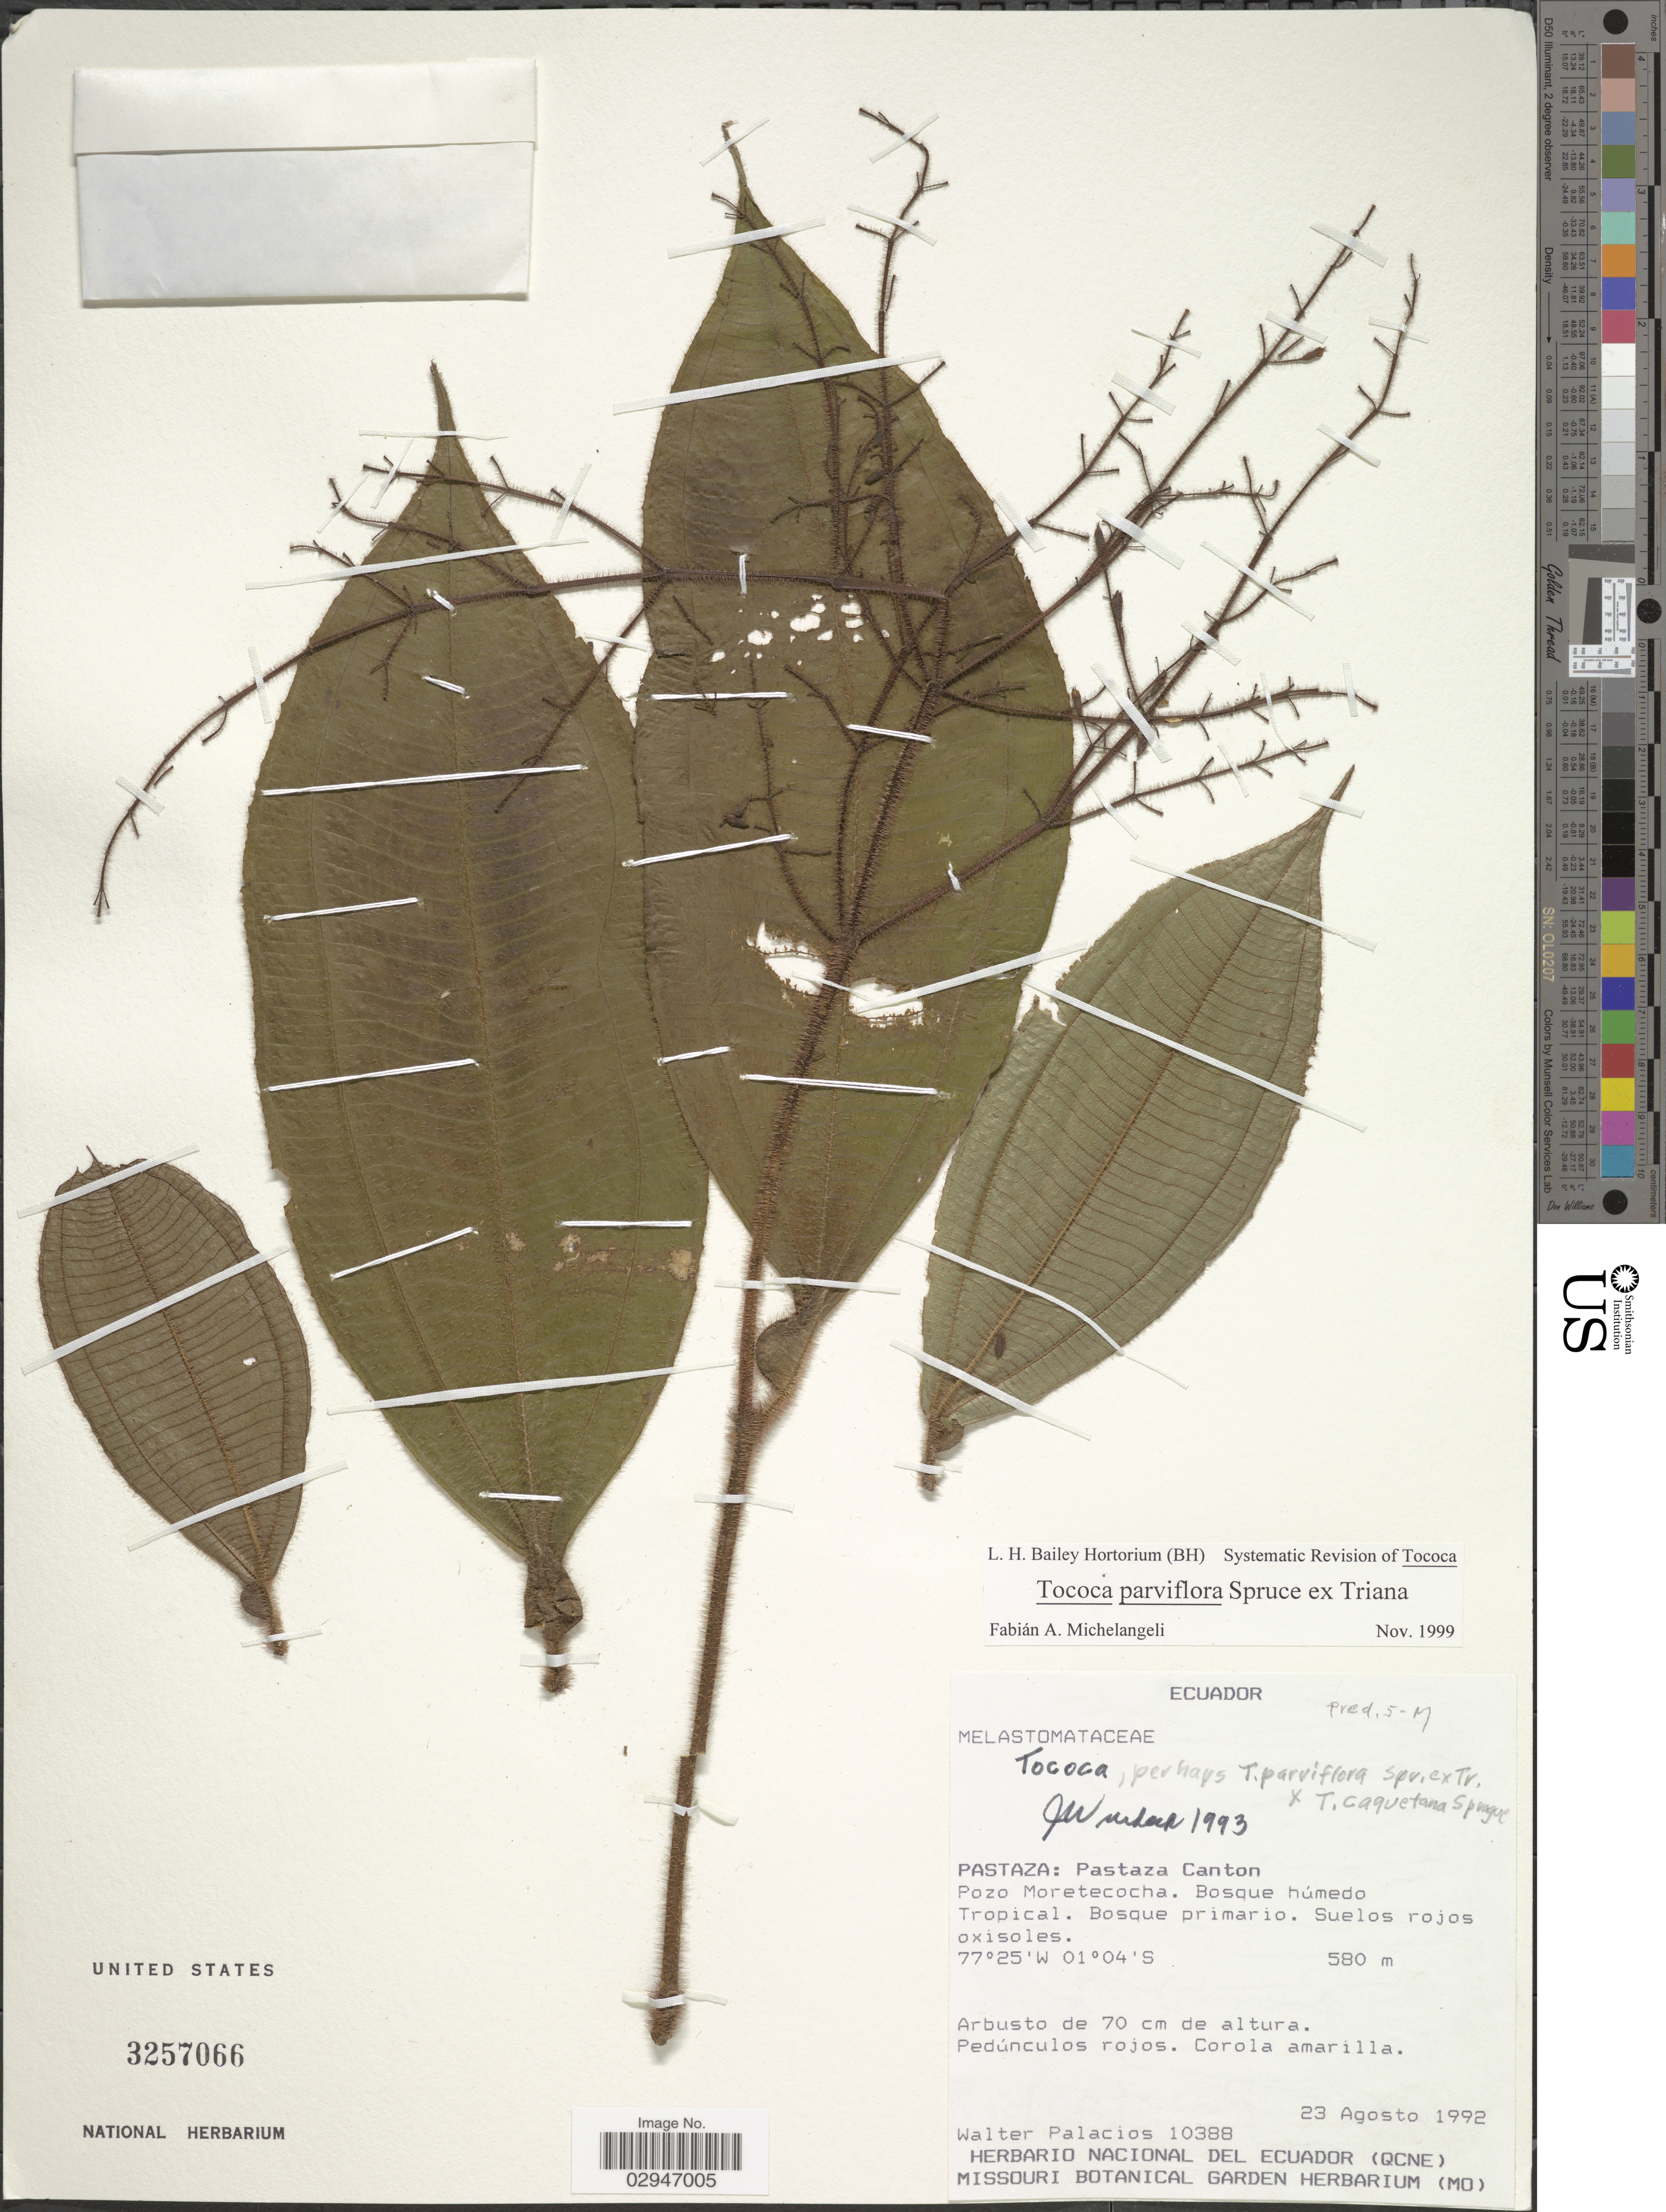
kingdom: Plantae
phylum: Tracheophyta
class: Magnoliopsida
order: Myrtales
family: Melastomataceae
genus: Tococa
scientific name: Tococa parviflora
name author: Spruce ex Triana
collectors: W. Palacios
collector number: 10388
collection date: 1992-08-23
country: Ecuador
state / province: Pastaza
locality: Pastaza Canton. Pozo Moretecocha.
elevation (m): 580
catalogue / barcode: US 3257066